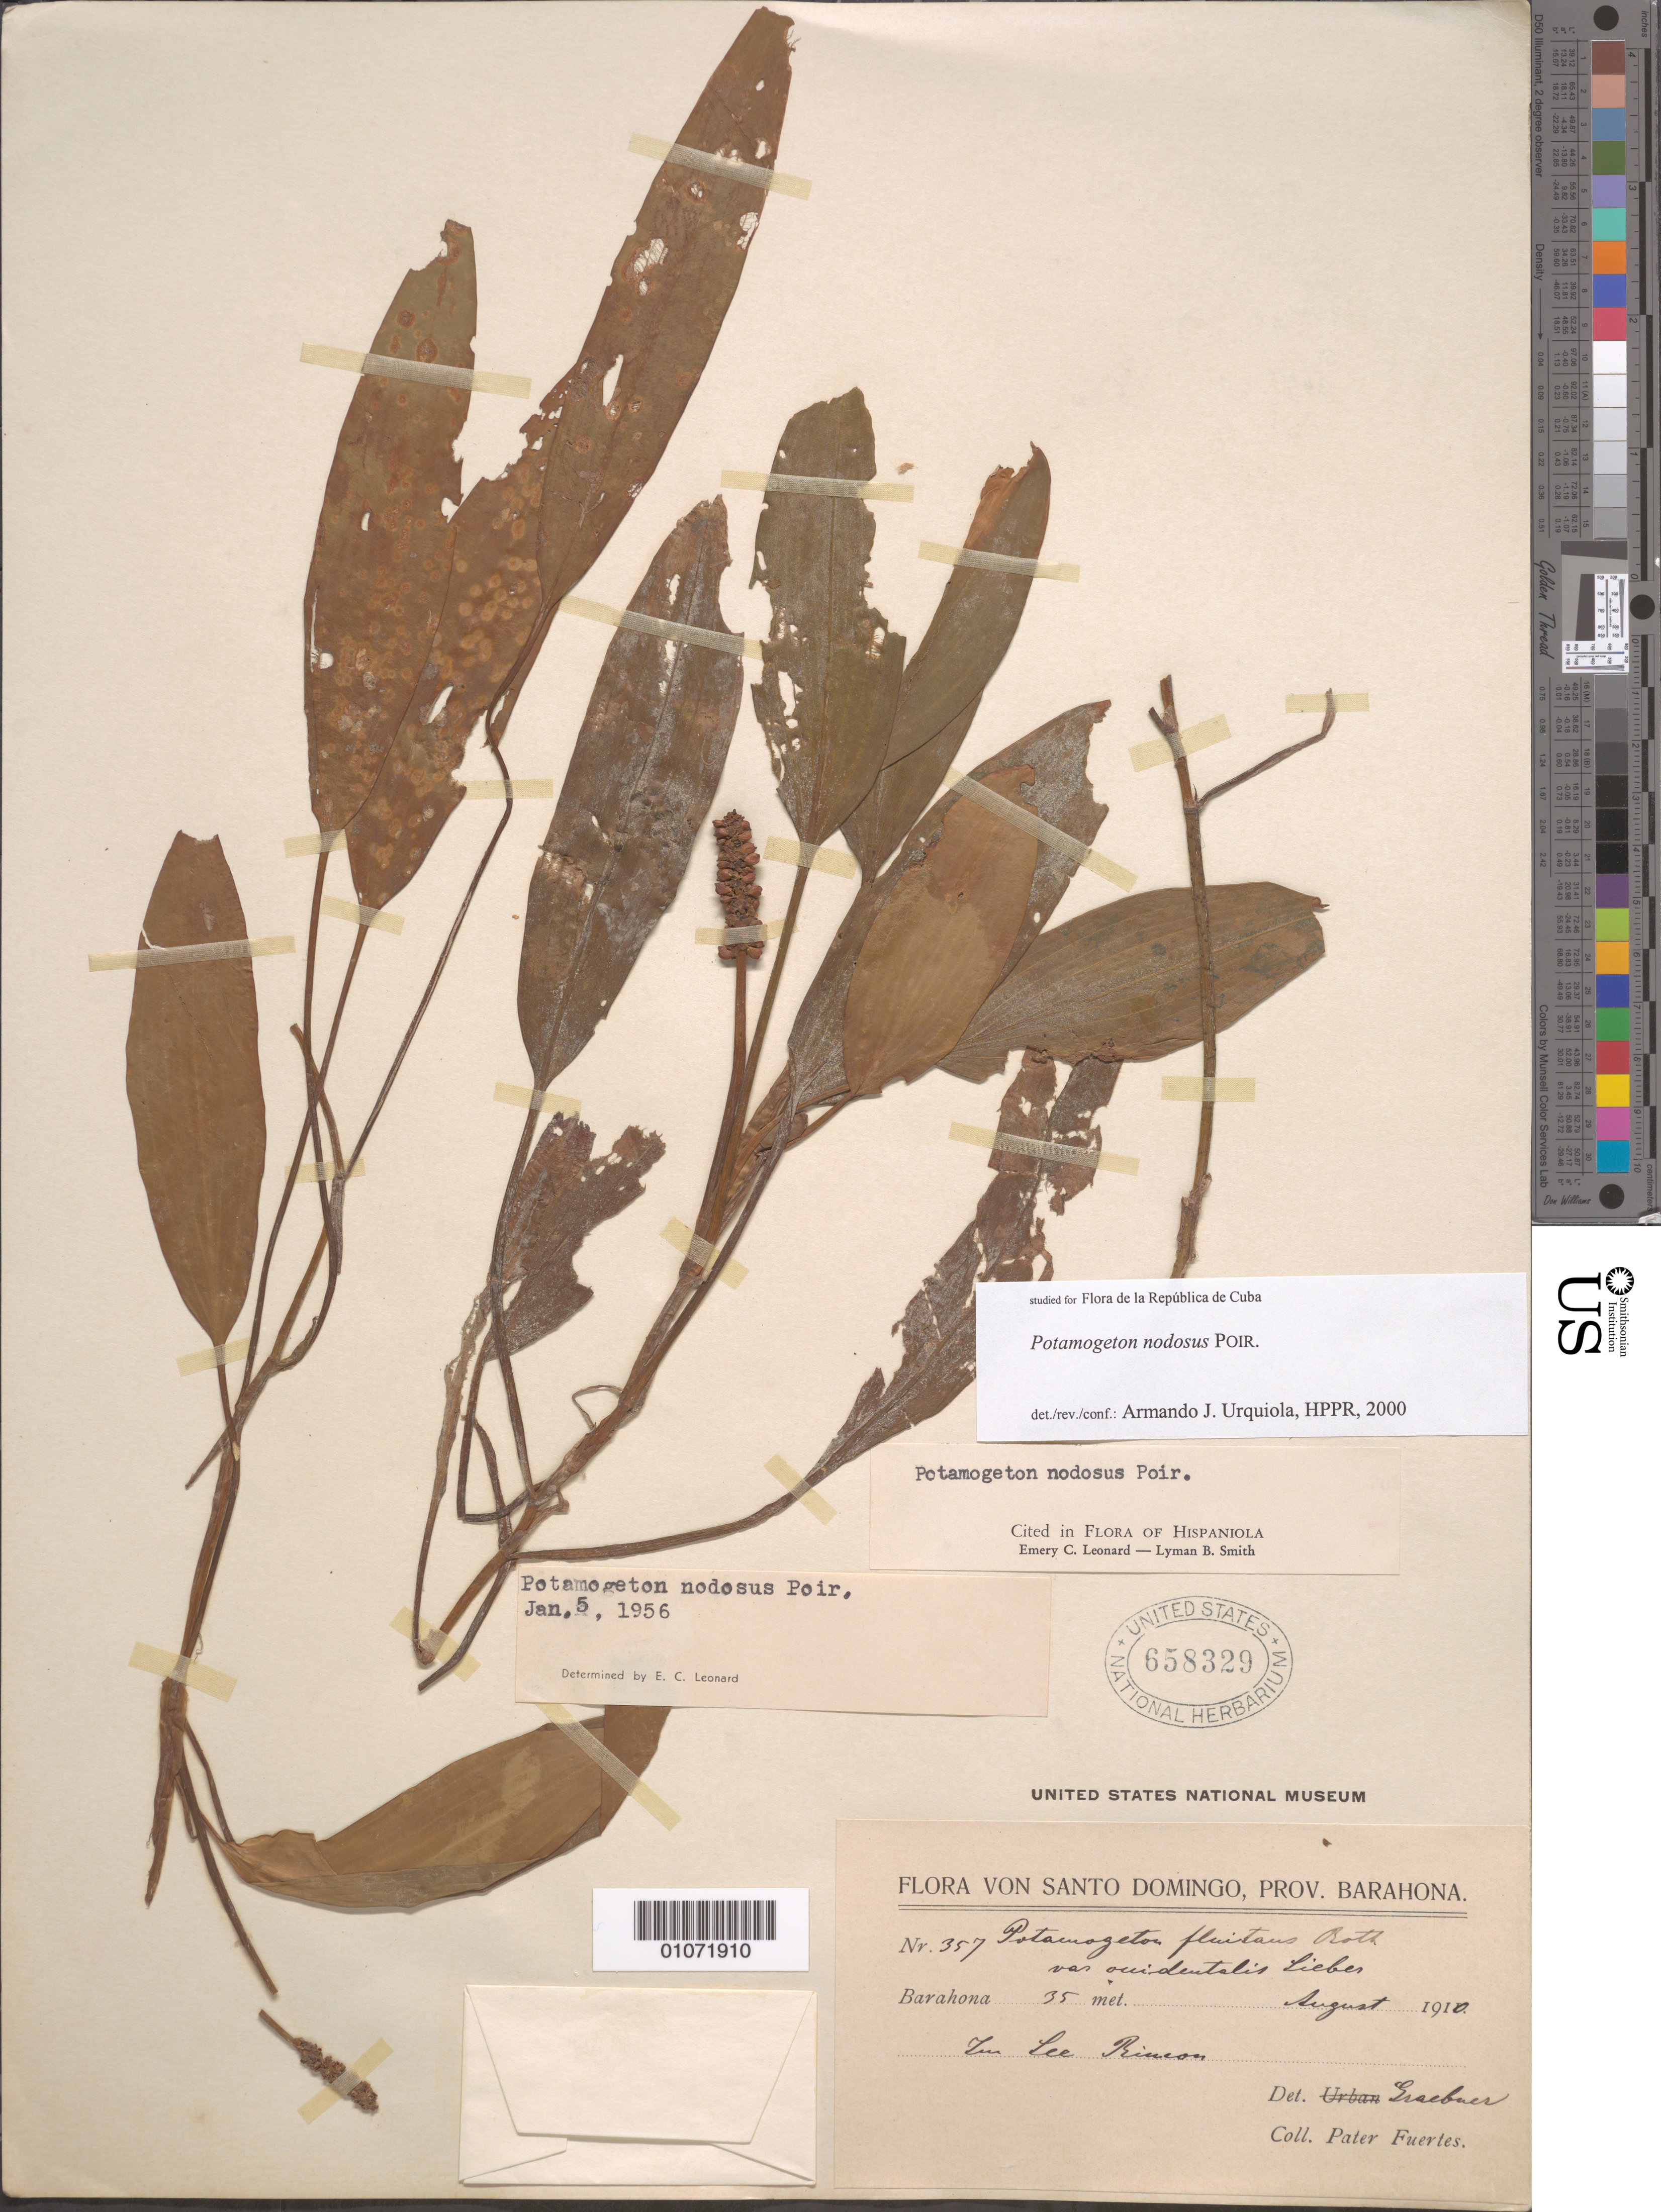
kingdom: Plantae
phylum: Tracheophyta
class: Liliopsida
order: Alismatales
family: Potamogetonaceae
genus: Potamogeton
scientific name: Potamogeton nodosus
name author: Poir.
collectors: P. Fuertes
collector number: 357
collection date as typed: Aug 1912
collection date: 1912-08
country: Dominican Republic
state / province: Santo Domingo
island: Hispaniola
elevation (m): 35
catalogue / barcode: US 658329